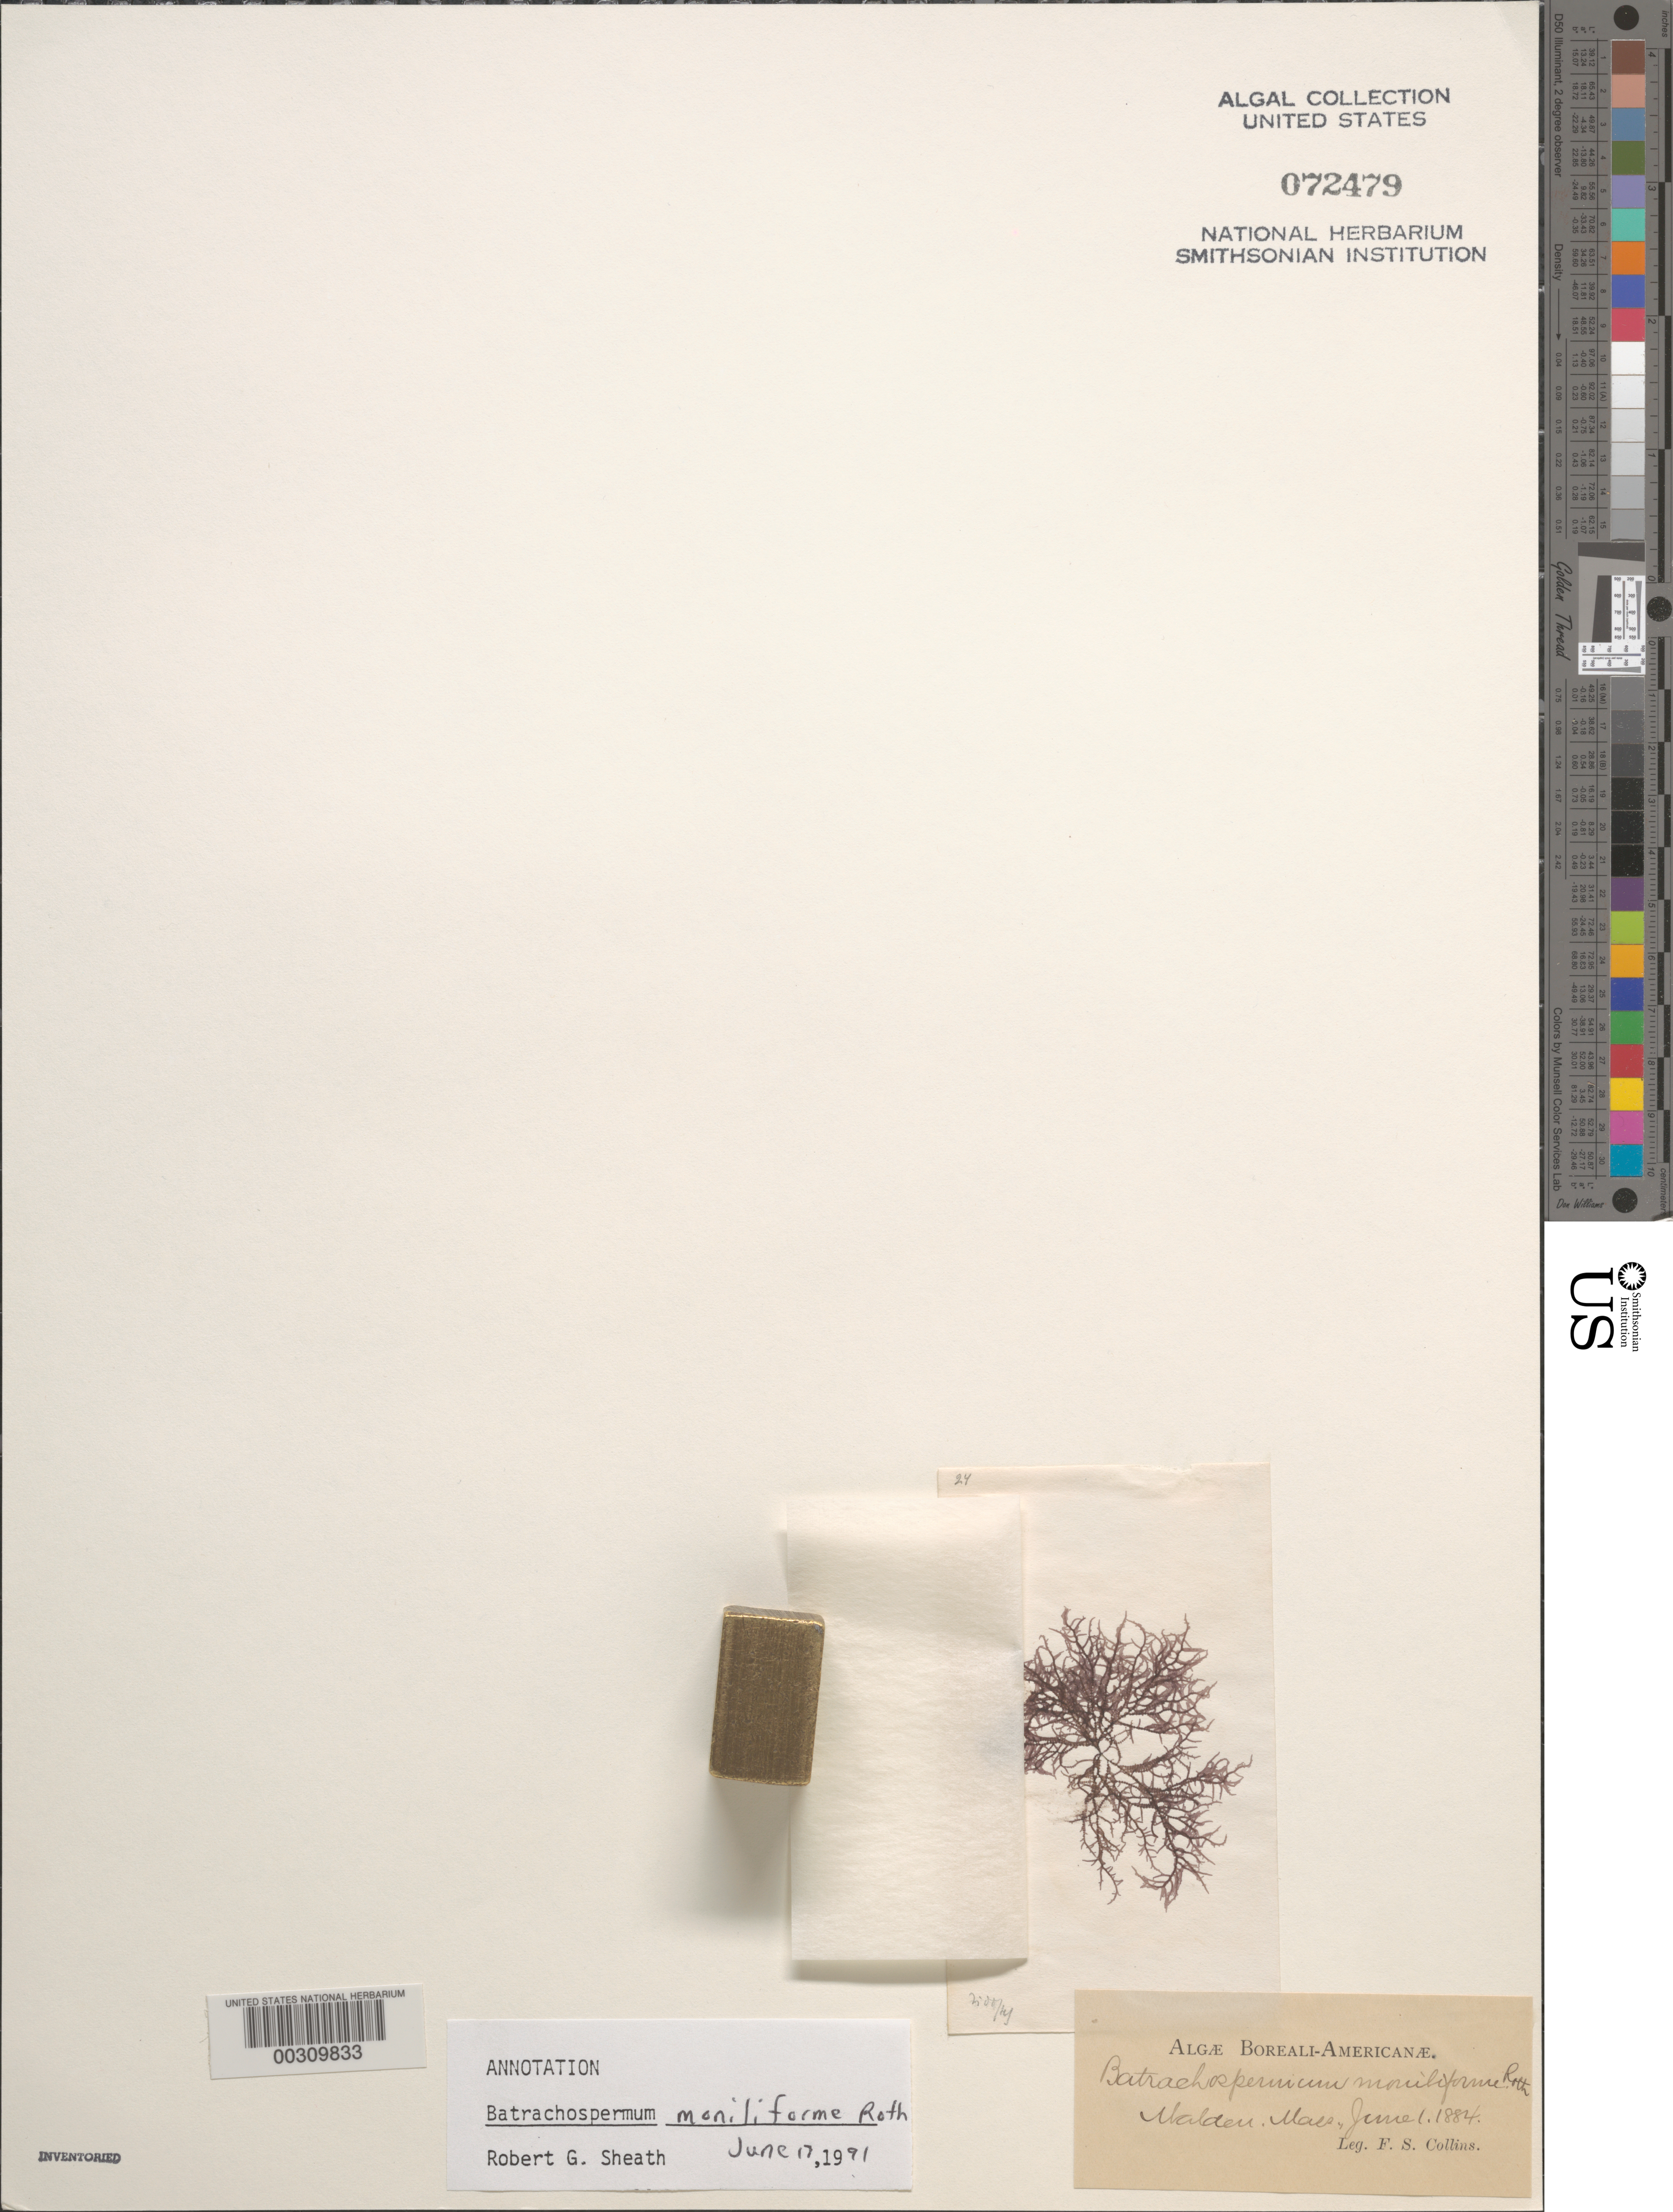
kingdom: Plantae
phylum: Rhodophyta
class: Florideophyceae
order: Batrachospermales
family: Batrachospermaceae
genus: Batrachospermum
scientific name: Batrachospermum gelatinosum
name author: (L.) DC.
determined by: Algae name updating Project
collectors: F. Collins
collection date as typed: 01 Jun 1884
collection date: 1884-06-01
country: United States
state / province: Massachusetts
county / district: Middlesex County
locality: Malden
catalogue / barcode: US 72479